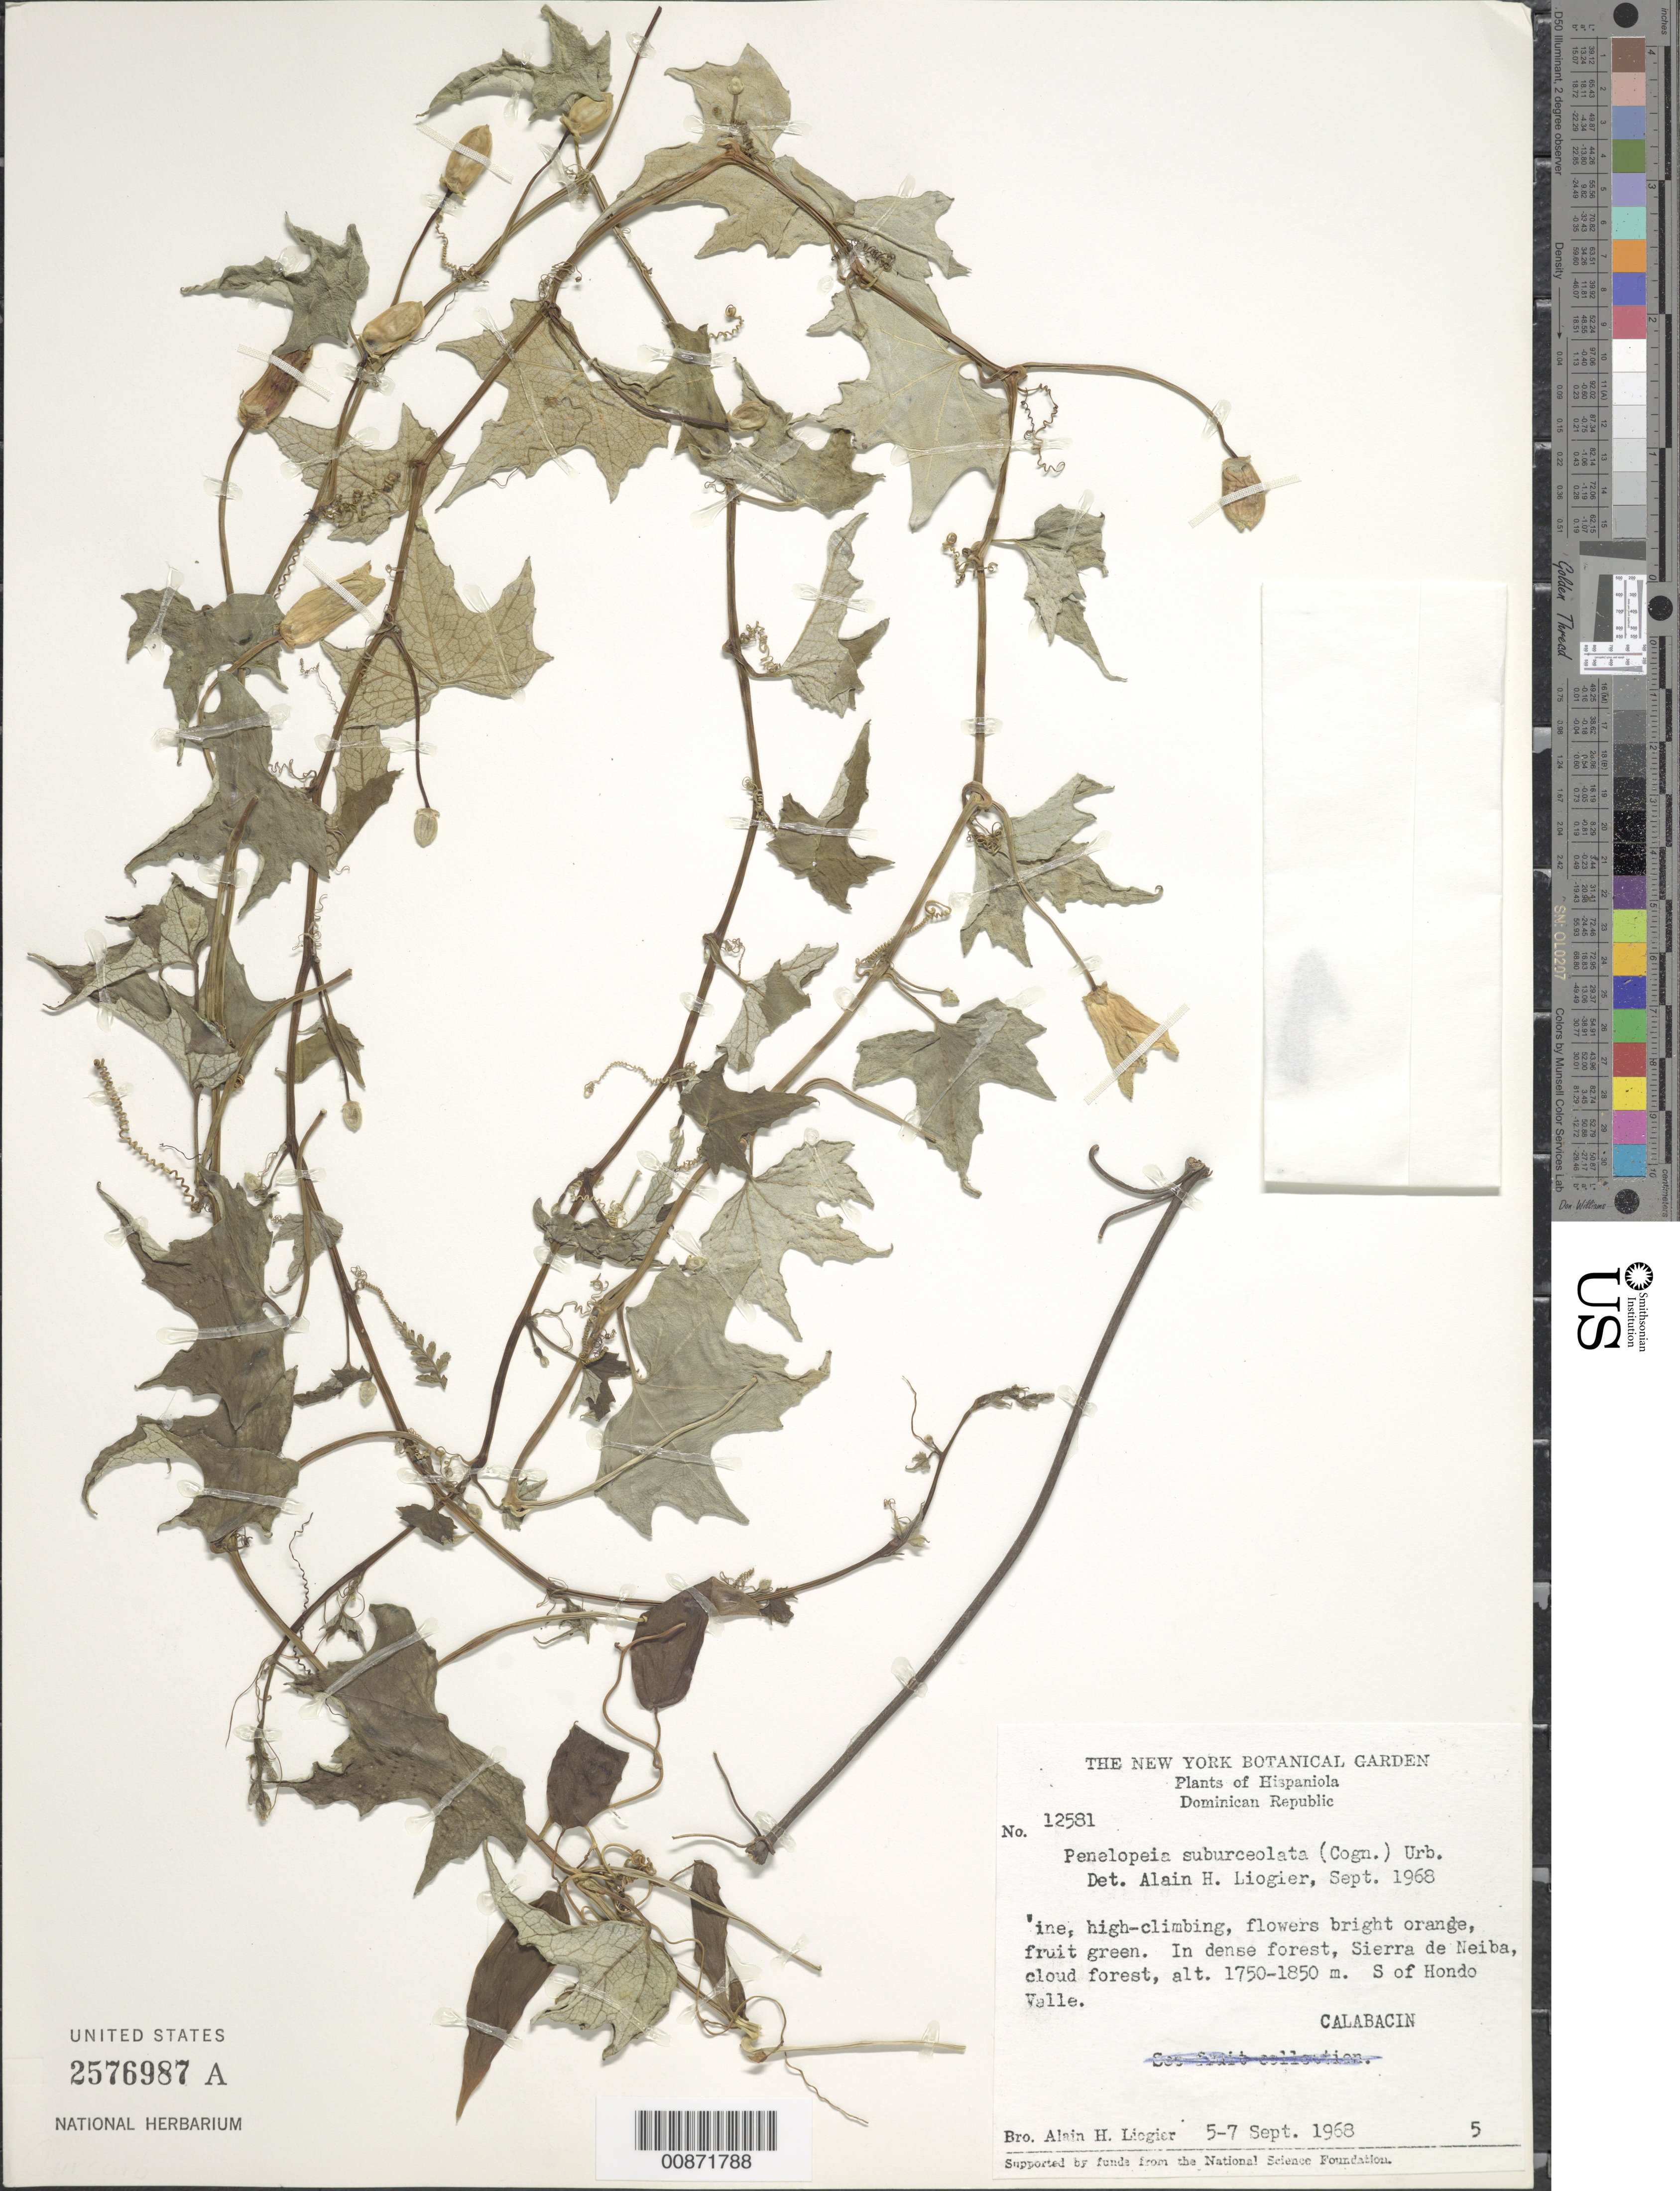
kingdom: Plantae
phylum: Tracheophyta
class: Magnoliopsida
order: Cucurbitales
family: Cucurbitaceae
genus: Penelopeia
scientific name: Penelopeia suburceolata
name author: Urb.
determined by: Liogier, Alain H.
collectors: A. H. Liogier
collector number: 12581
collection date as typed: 05 Sep 1968 to 07 Sep 1968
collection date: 1968-09-05/1968-09-07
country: Haiti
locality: Sierra de Neiba, S of Hondo Valle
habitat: High climber, in dense cloud forest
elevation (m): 1750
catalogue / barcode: US 2576987